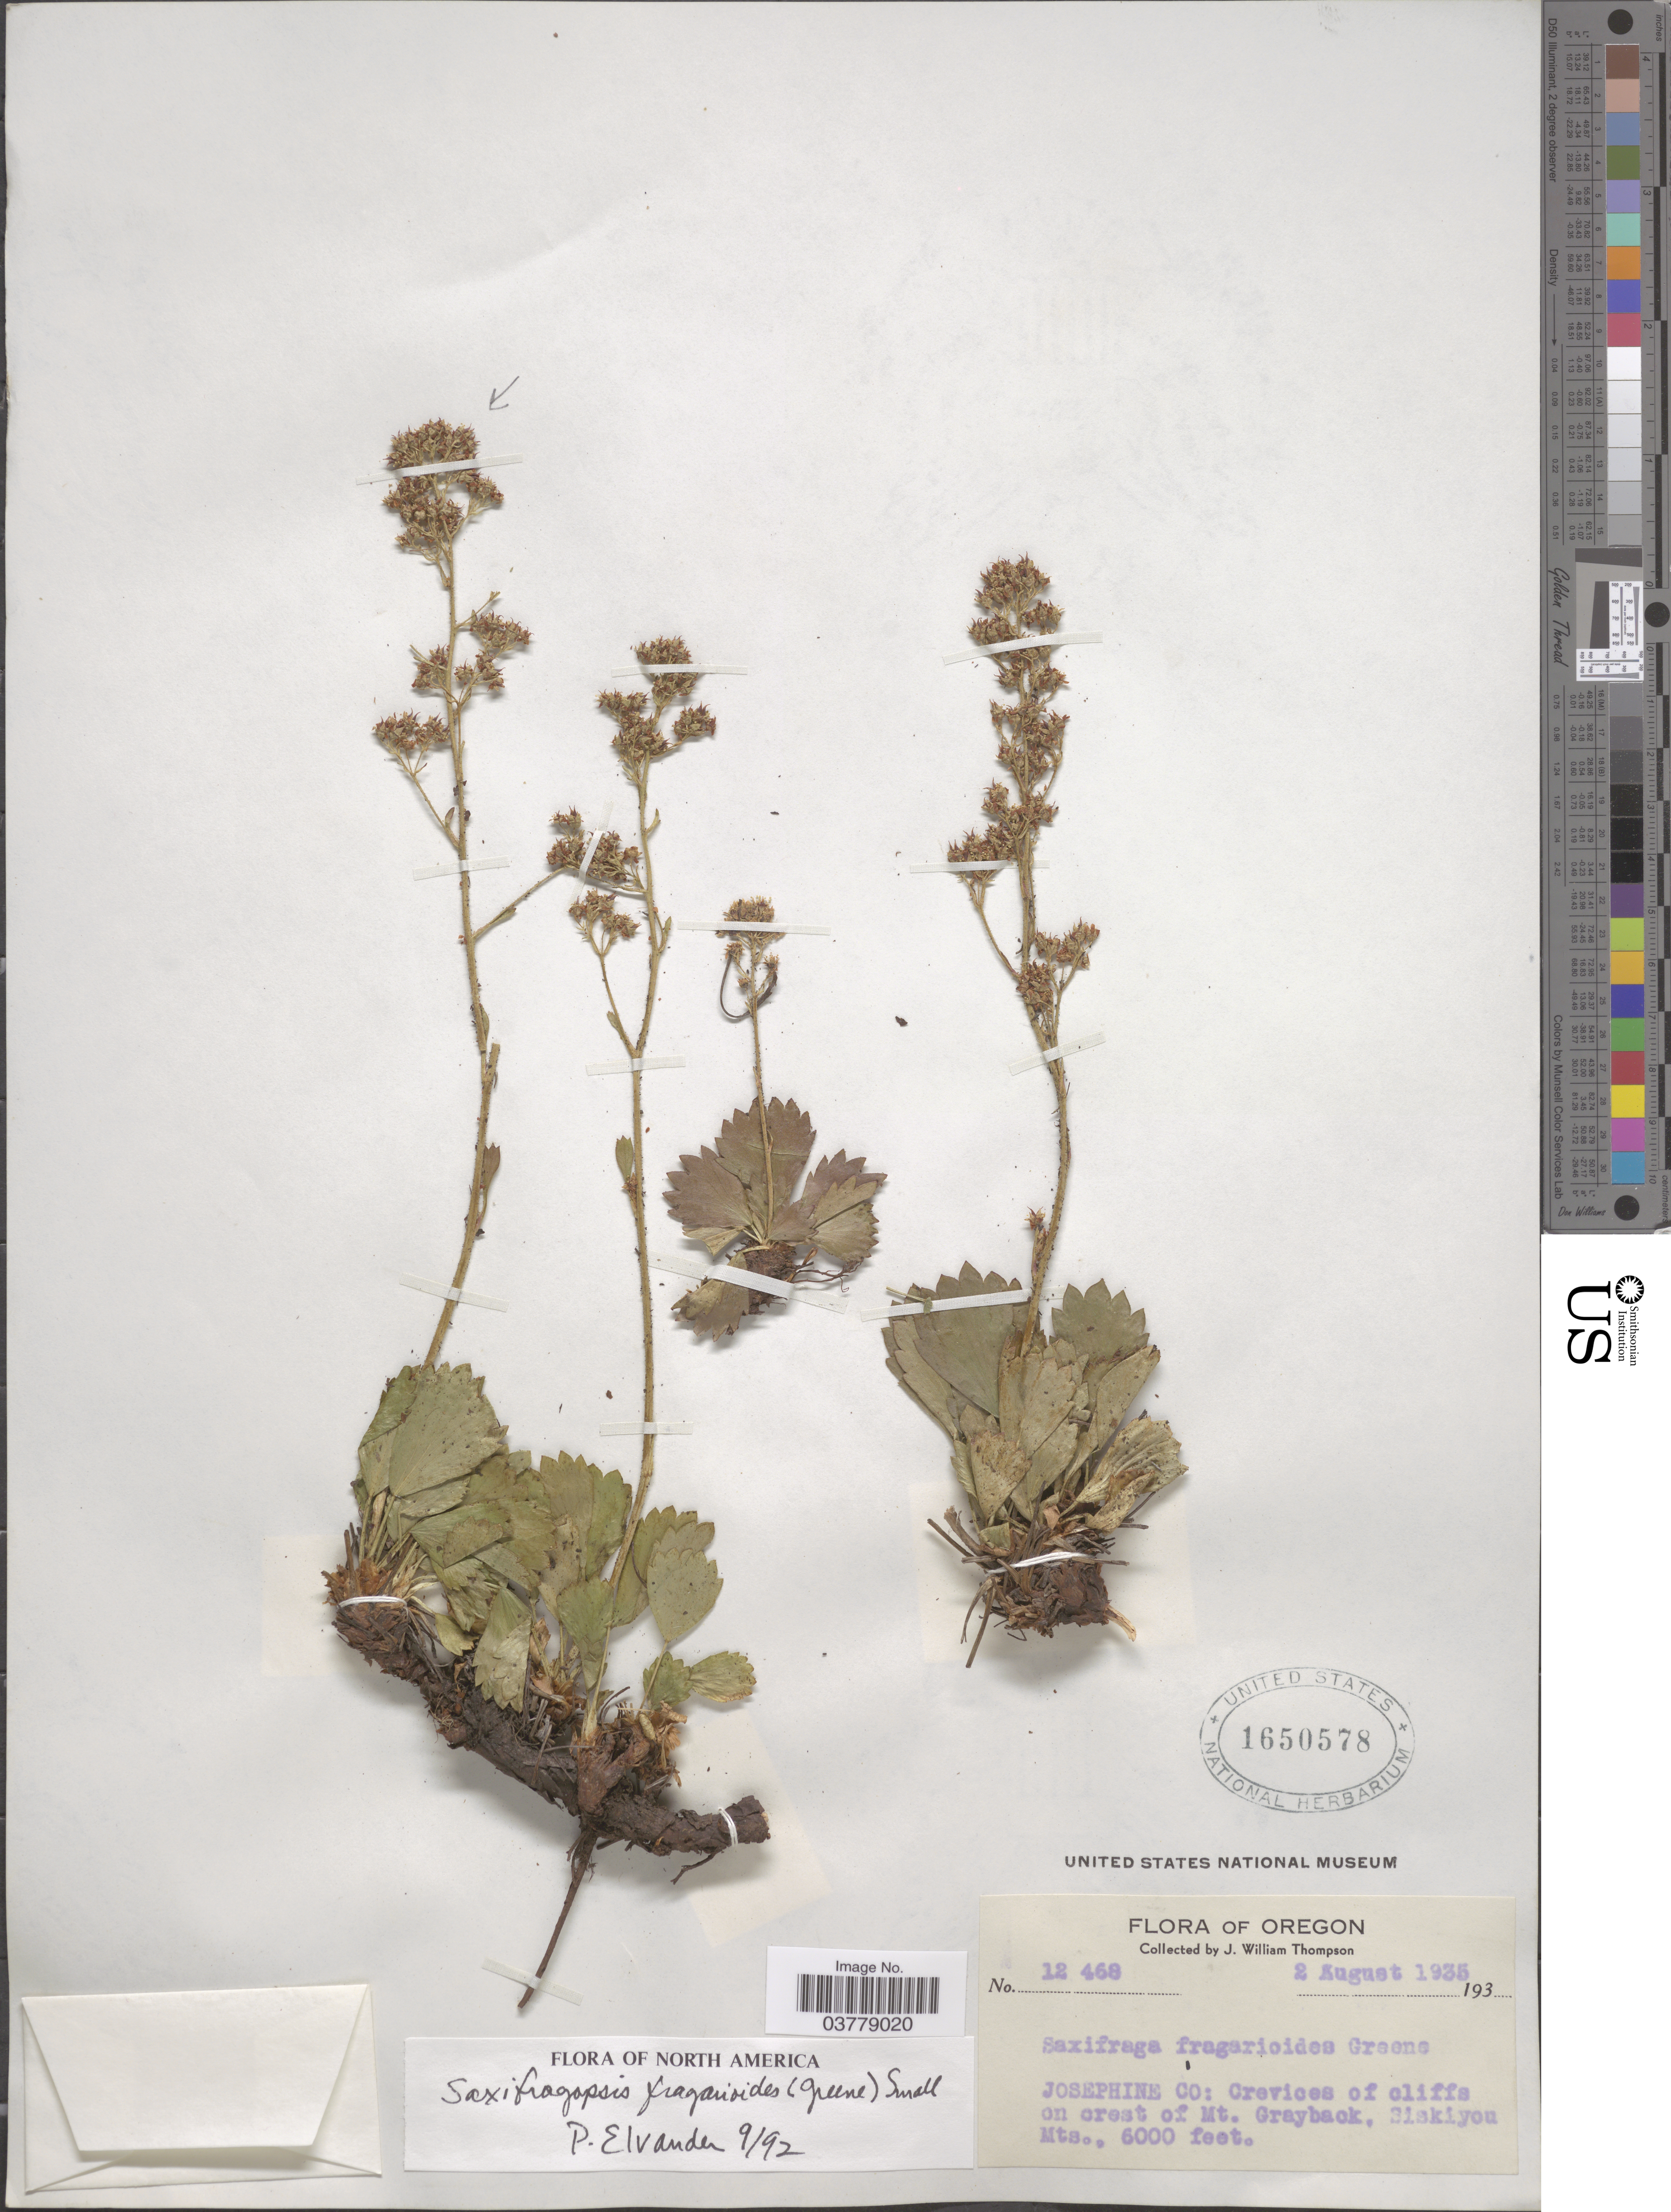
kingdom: Plantae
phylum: Tracheophyta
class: Magnoliopsida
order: Saxifragales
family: Saxifragaceae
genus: Saxifraga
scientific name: Saxifraga fragarioides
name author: Greene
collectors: J. W. Thompson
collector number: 12468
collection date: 1935-08-02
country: United States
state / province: Oregon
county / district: Josephine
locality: Josephine Co: Crevices of cliffs on crest of Mt. Grayback, Siskiyou Mts.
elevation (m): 1829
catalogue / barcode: US 1650578